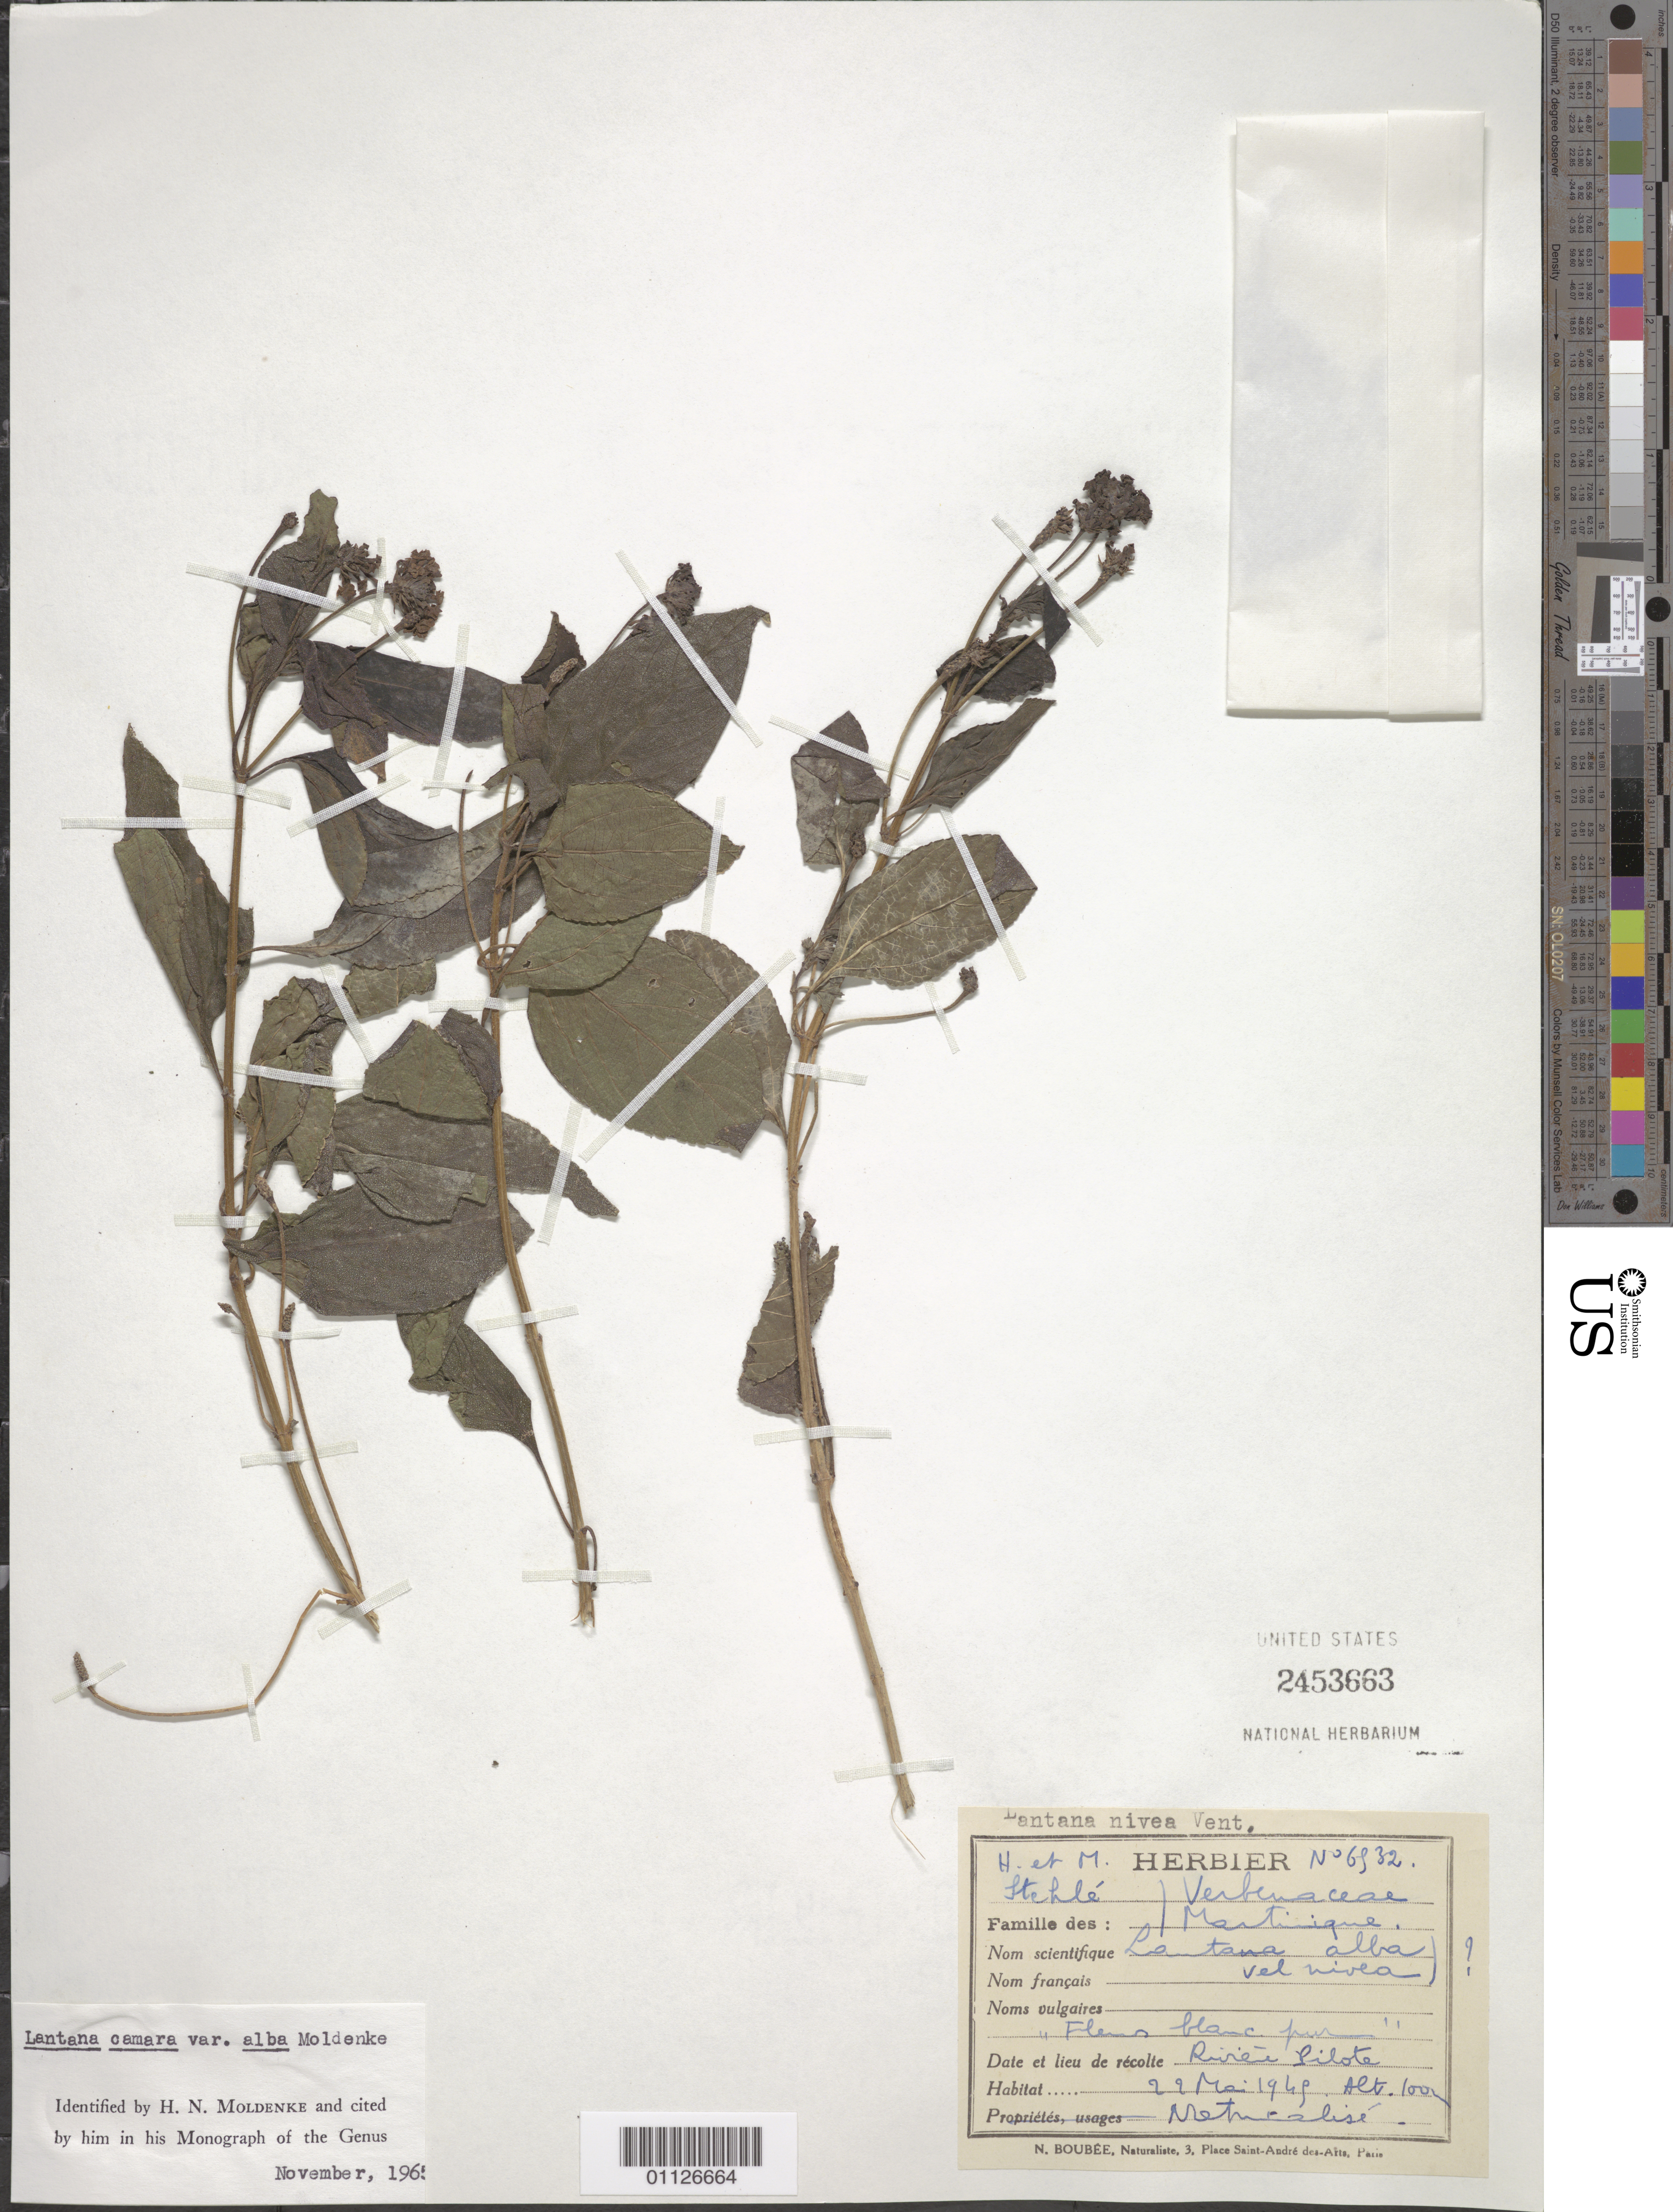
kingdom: Plantae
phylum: Tracheophyta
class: Magnoliopsida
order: Lamiales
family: Verbenaceae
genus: Lantana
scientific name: Lantana camara f. alba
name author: (Moldenke) Moldenke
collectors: H. Stehlé & M. Stehlé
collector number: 6834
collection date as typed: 22 May 1948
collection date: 1948-05-22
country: Martinique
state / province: Le Marin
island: Martinique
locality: Rivière-Pilote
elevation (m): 100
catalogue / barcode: US 2453663